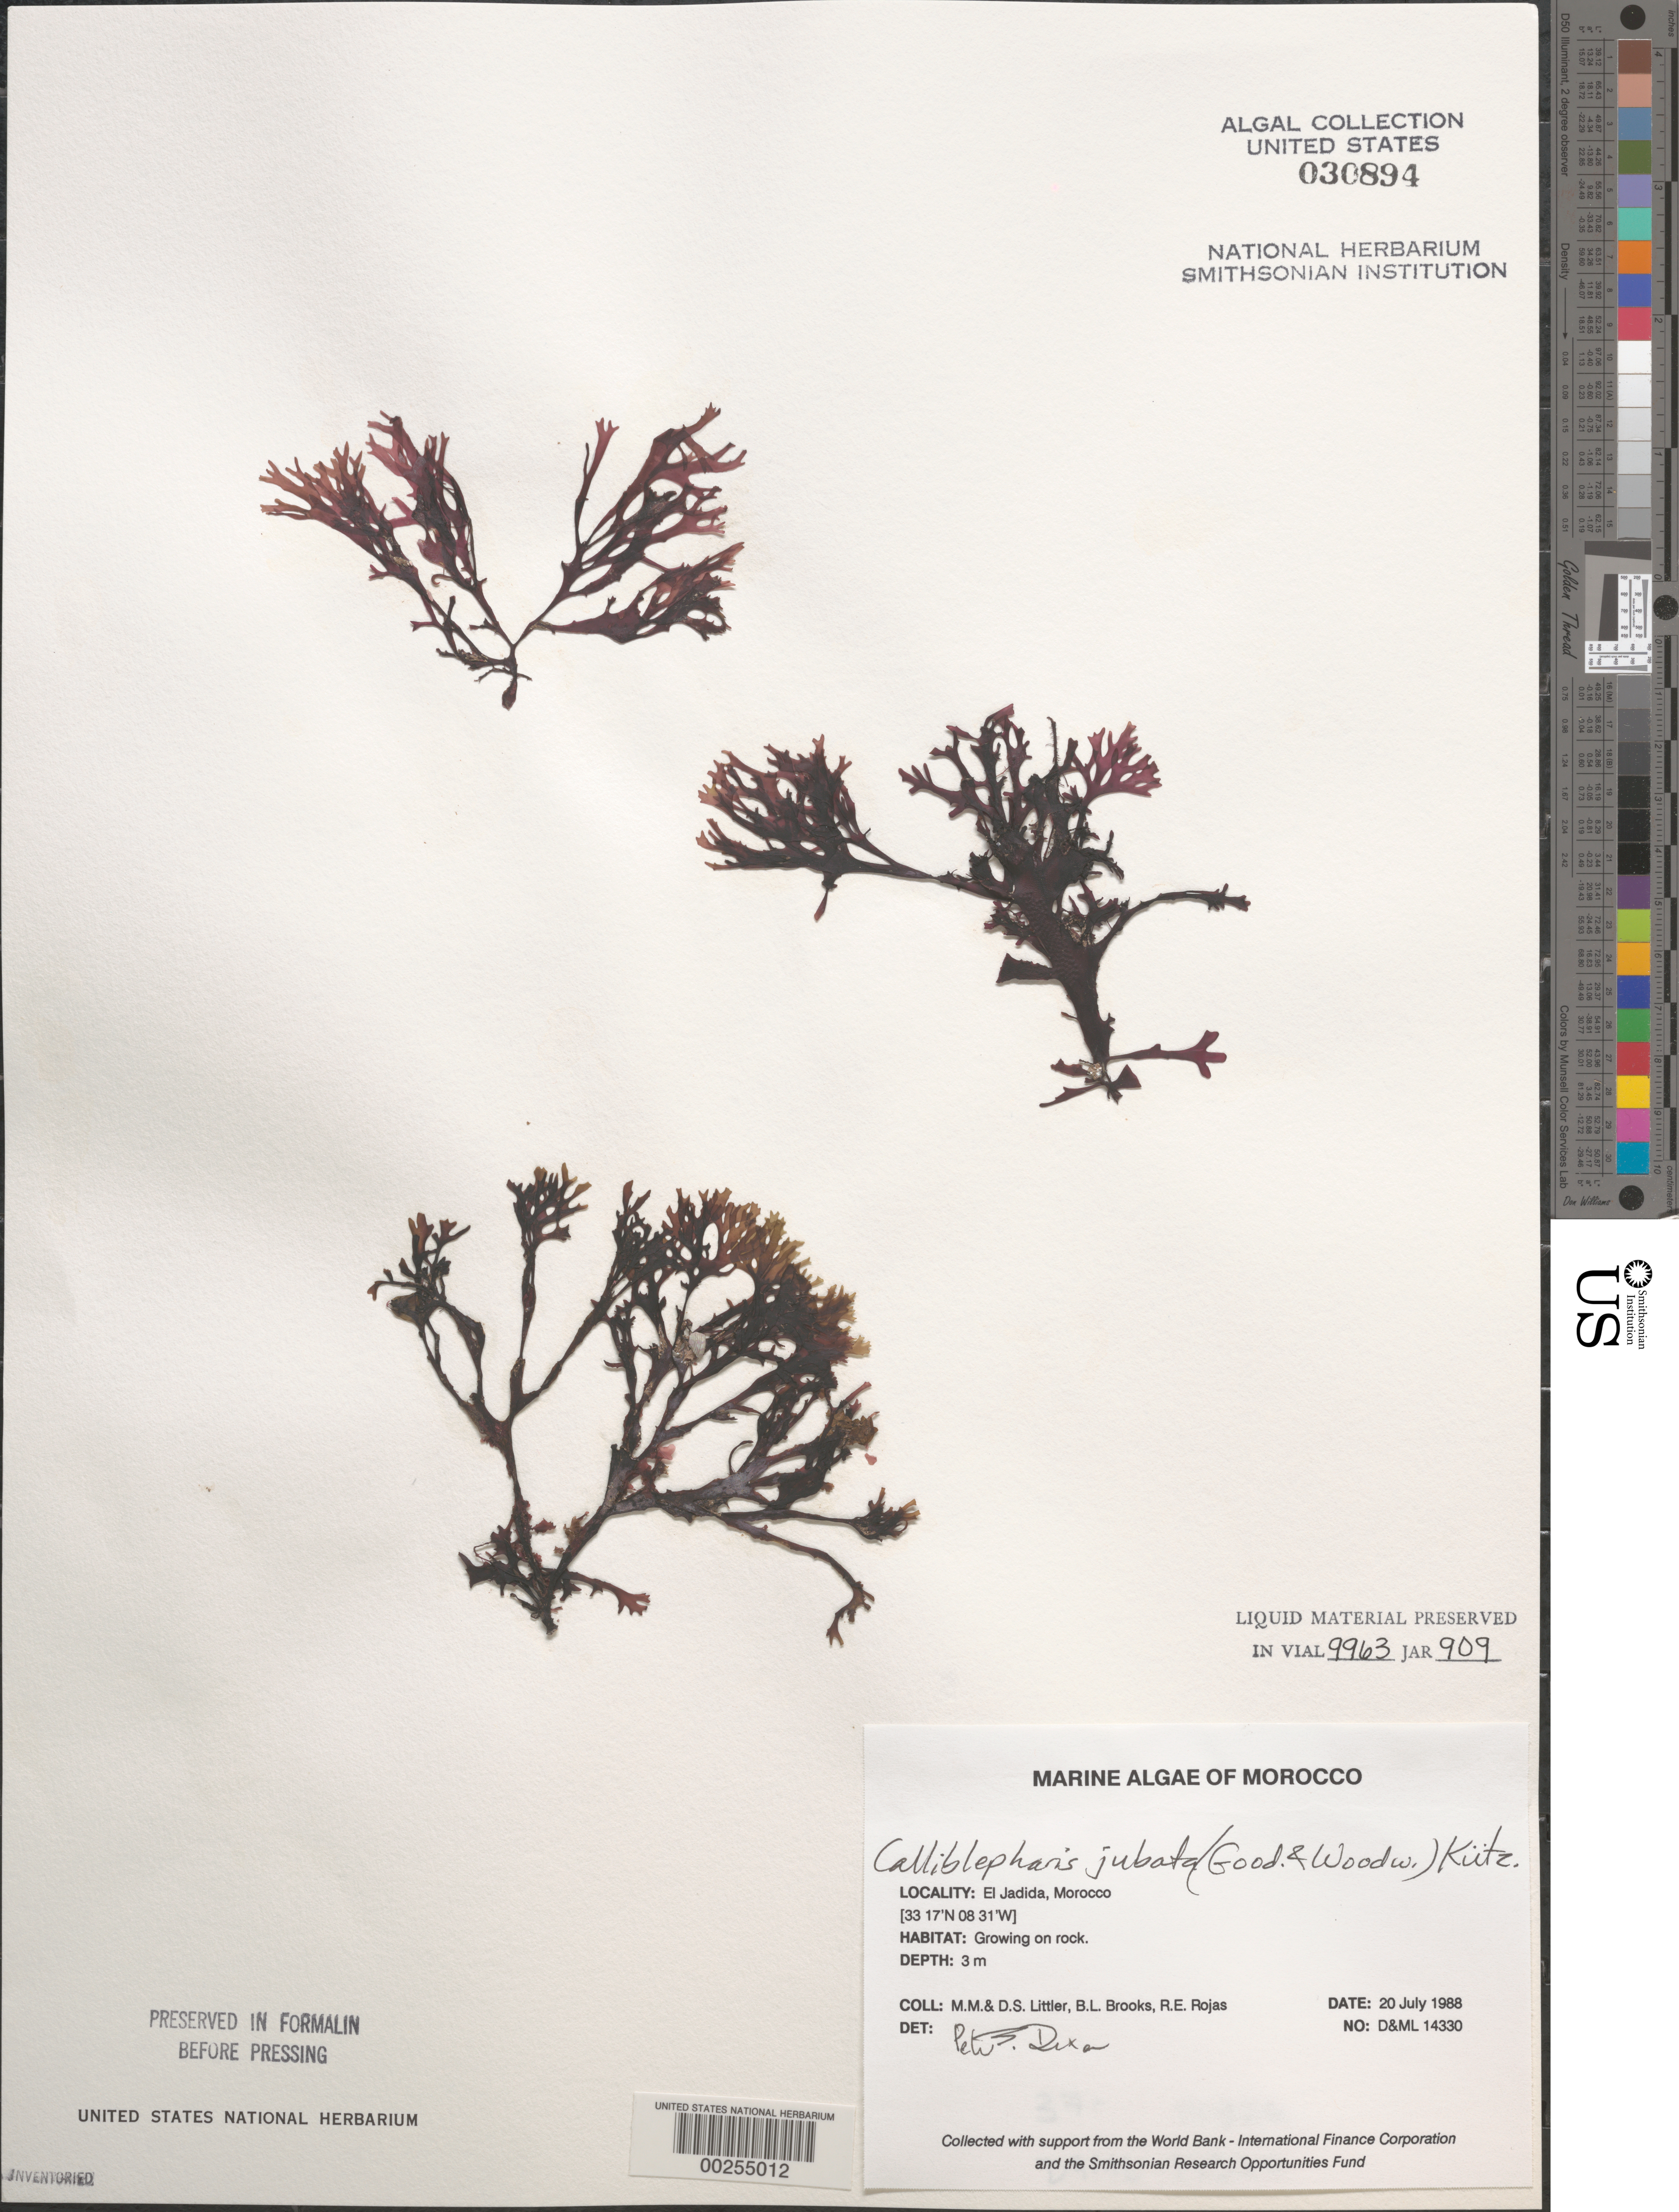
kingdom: Plantae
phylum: Rhodophyta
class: Florideophyceae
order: Gigartinales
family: Cystocloniaceae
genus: Calliblepharis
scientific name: Calliblepharis jubata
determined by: Dixon, P. S.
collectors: M. M. Littler, D. S. Littler, B. Brooks & R. Rojas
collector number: D&ML 14330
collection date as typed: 20 Jul 1988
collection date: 1988-07-20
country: Morocco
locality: El Jadida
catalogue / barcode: US 30894